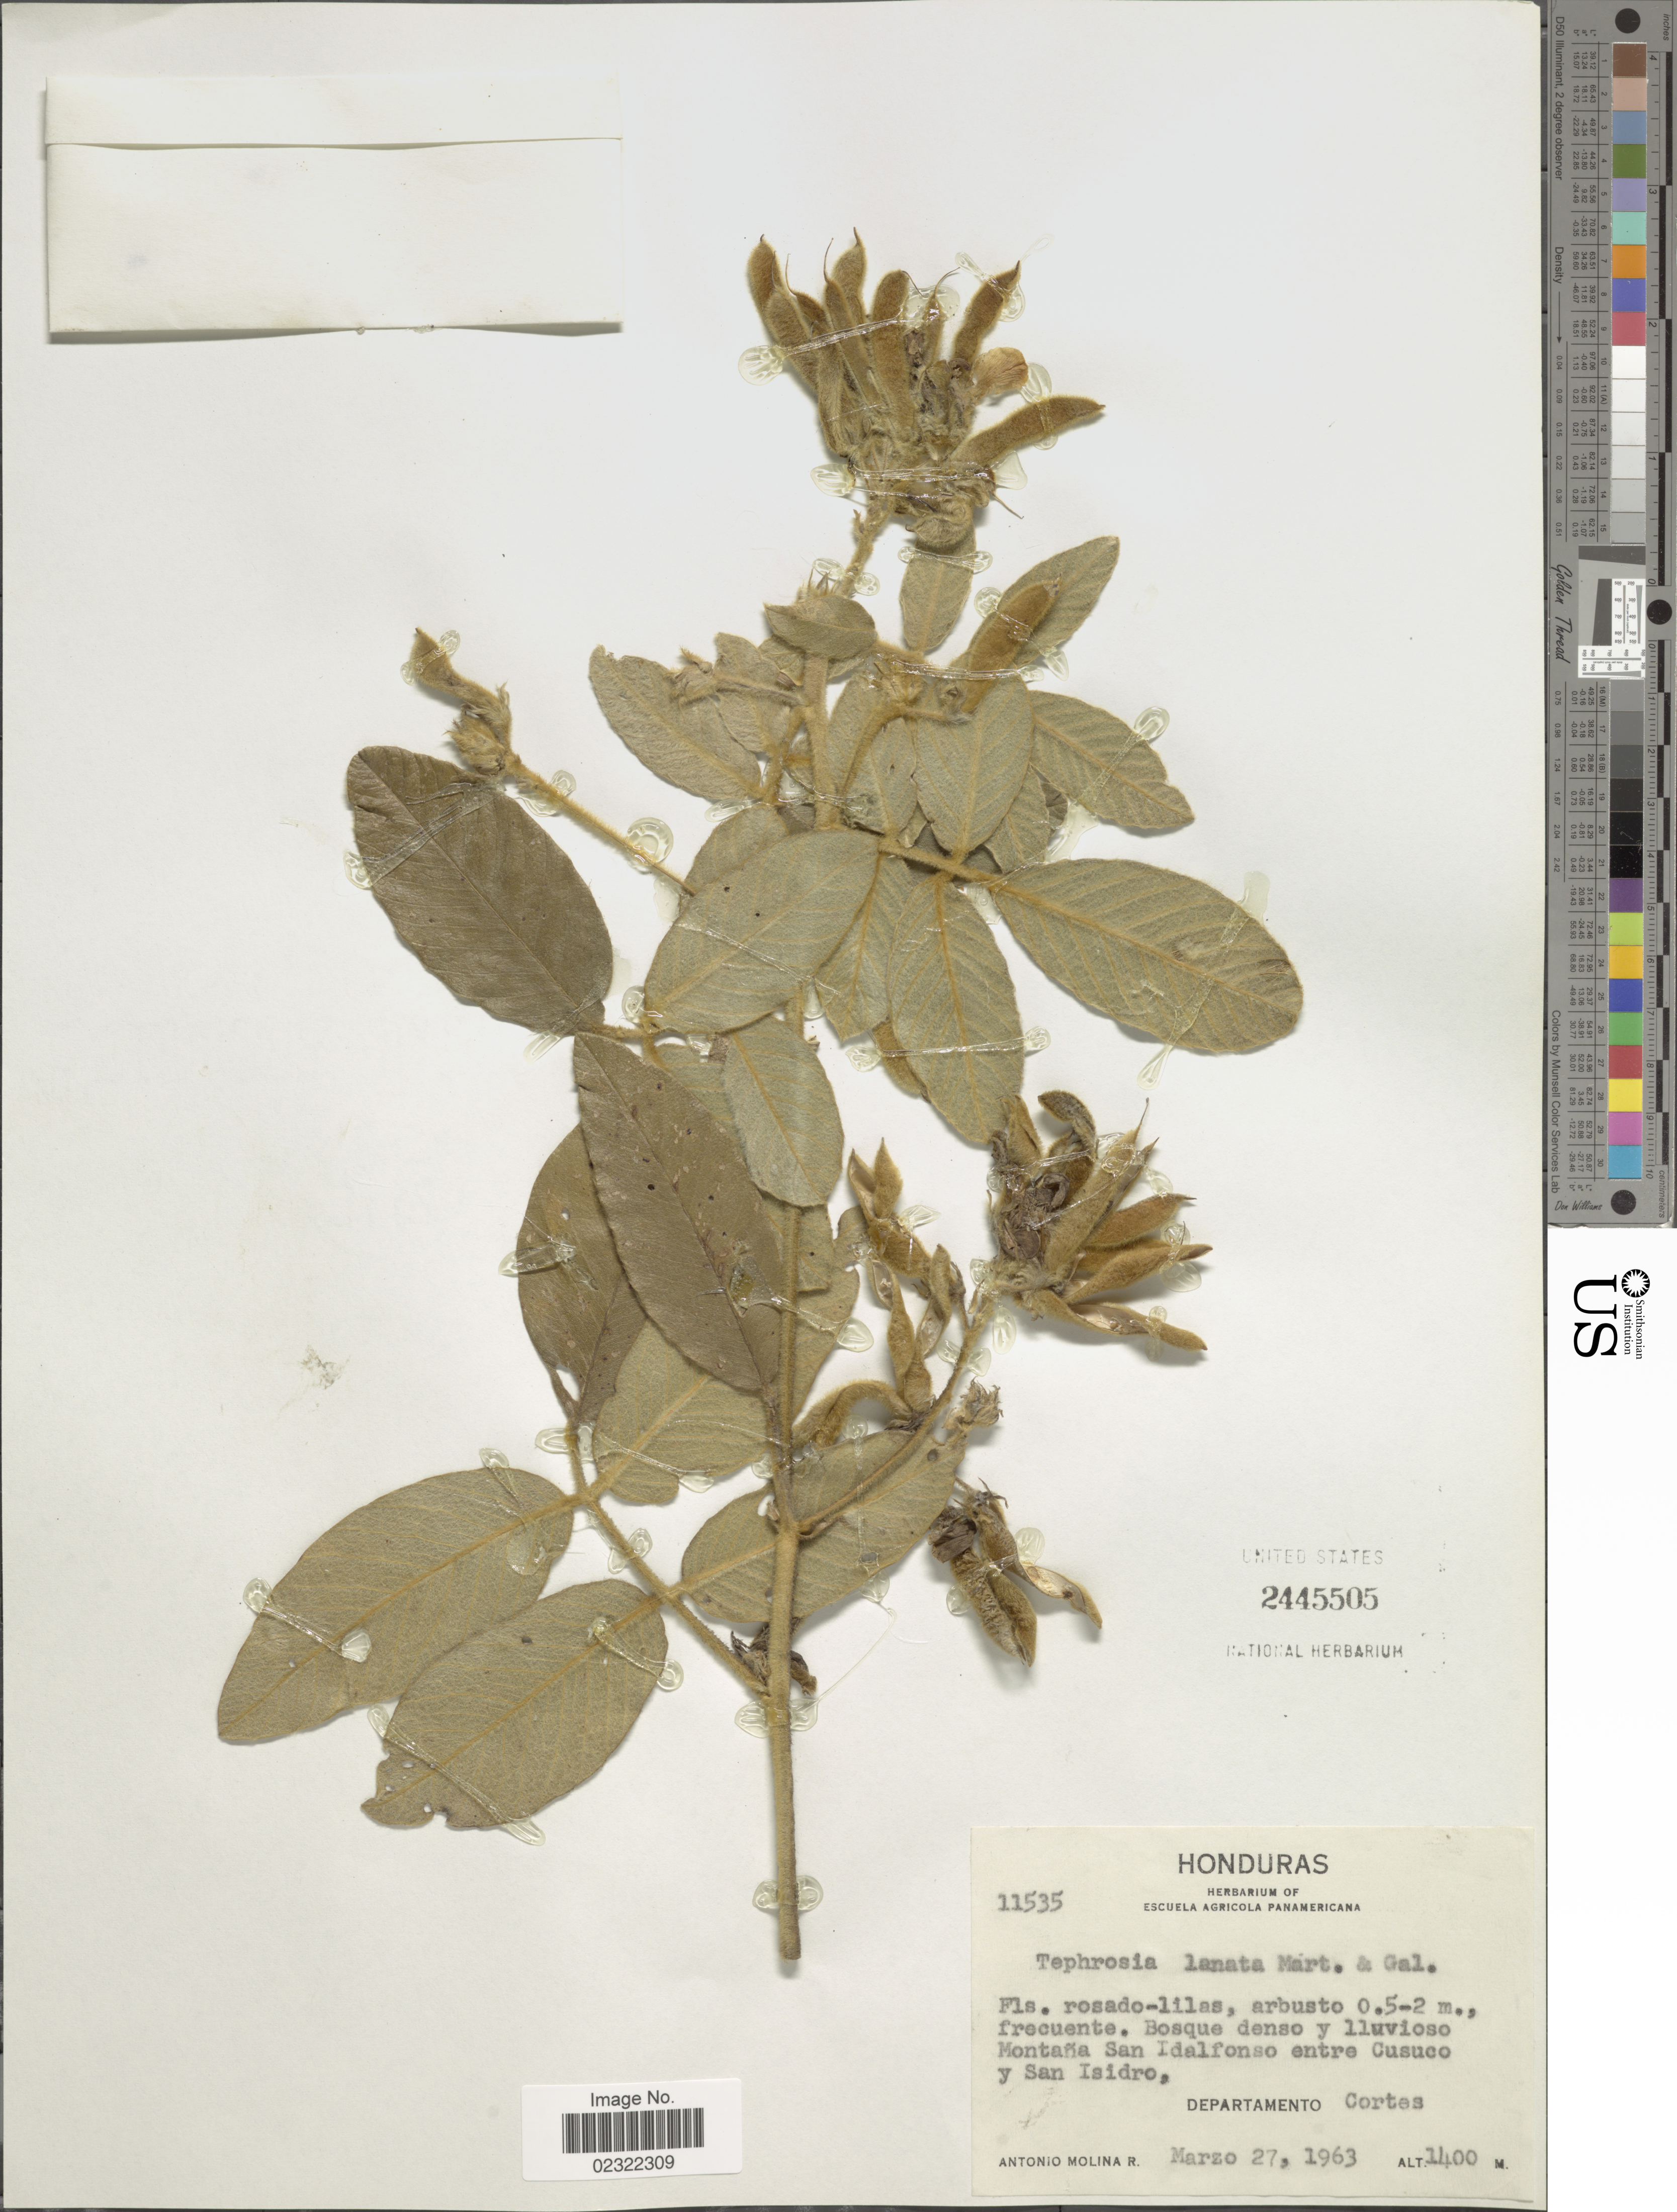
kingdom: Plantae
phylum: Tracheophyta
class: Magnoliopsida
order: Fabales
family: Fabaceae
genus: Tephrosia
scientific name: Tephrosia lanata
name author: M. Martens & Galeotti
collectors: A. Molina R.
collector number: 11535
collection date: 1963-03-27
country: Honduras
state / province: Cortés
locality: Honduras, Bosque denso y lluvioso Montana San Idalfonso entre Cusuco y San Isidoro.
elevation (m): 1400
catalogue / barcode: US 2445505